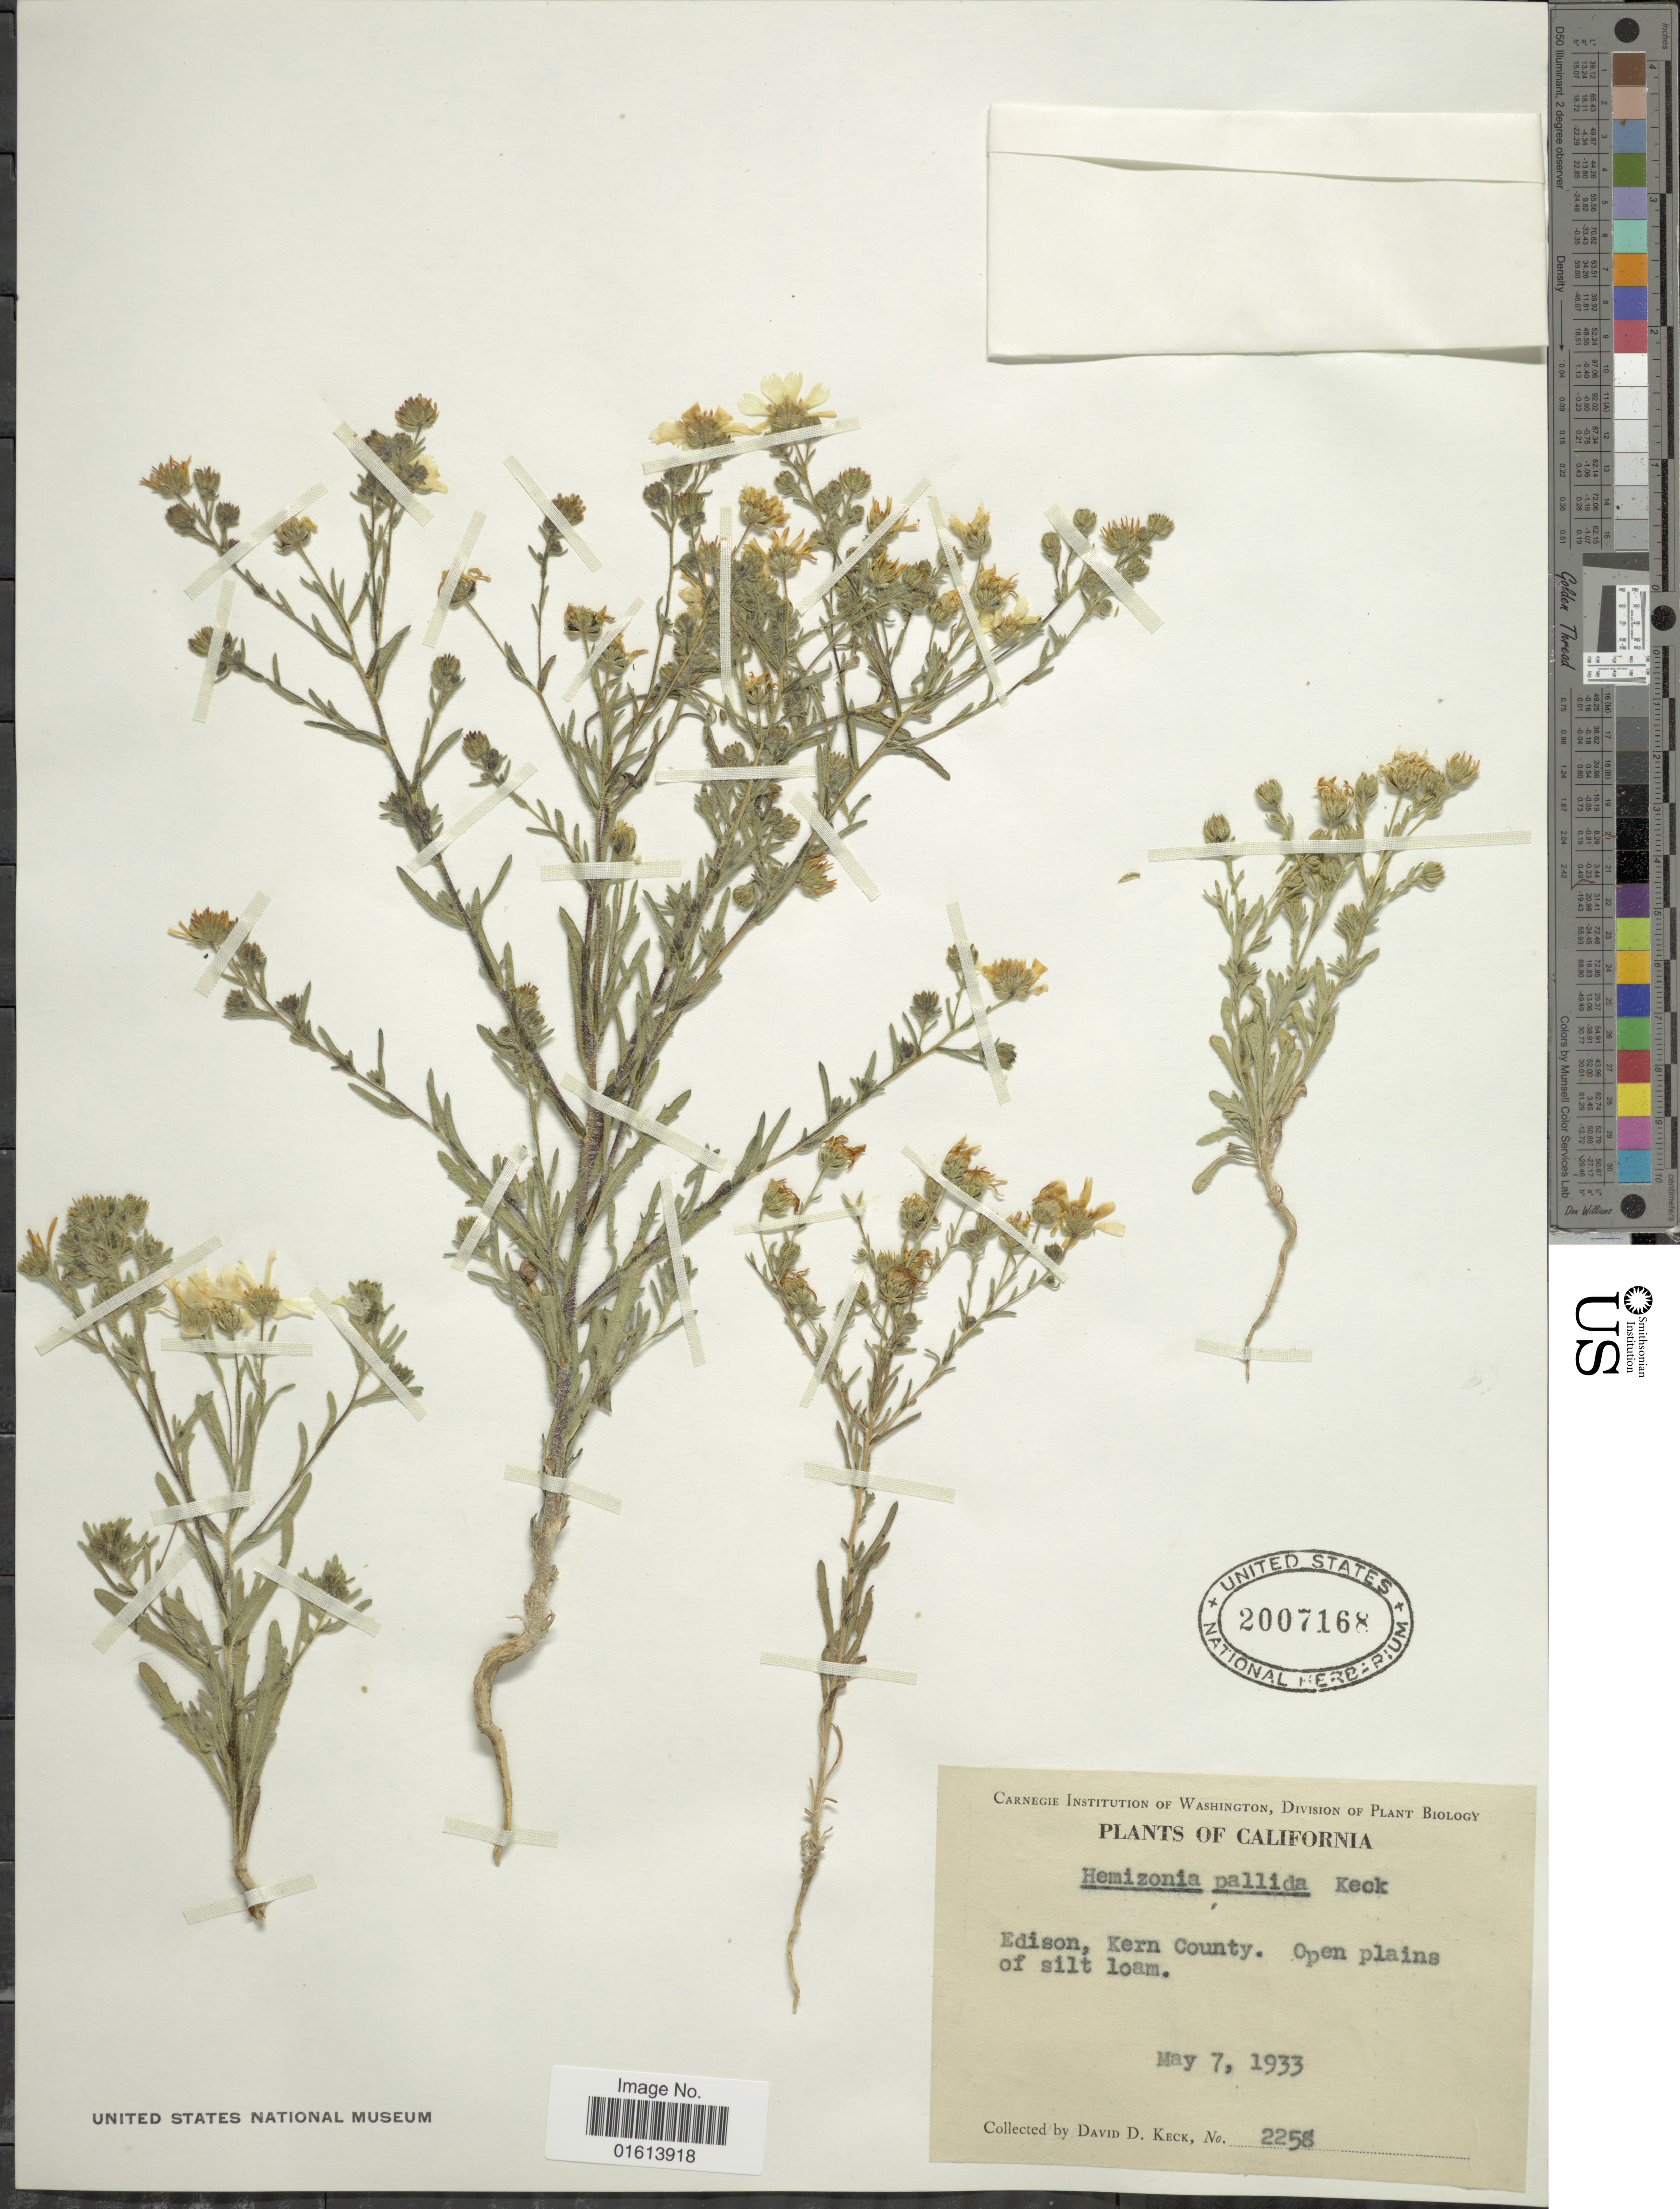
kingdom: Plantae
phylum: Tracheophyta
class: Magnoliopsida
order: Asterales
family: Asteraceae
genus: Deinandra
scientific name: Deinandra pallida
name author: (D.D. Keck) B.G. Baldwin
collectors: D. D. Keck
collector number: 2258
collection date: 1933-05-07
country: United States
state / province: California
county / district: Kern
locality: California.. Edison, Kern County. Open plains of silt loam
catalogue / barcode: US 2007168